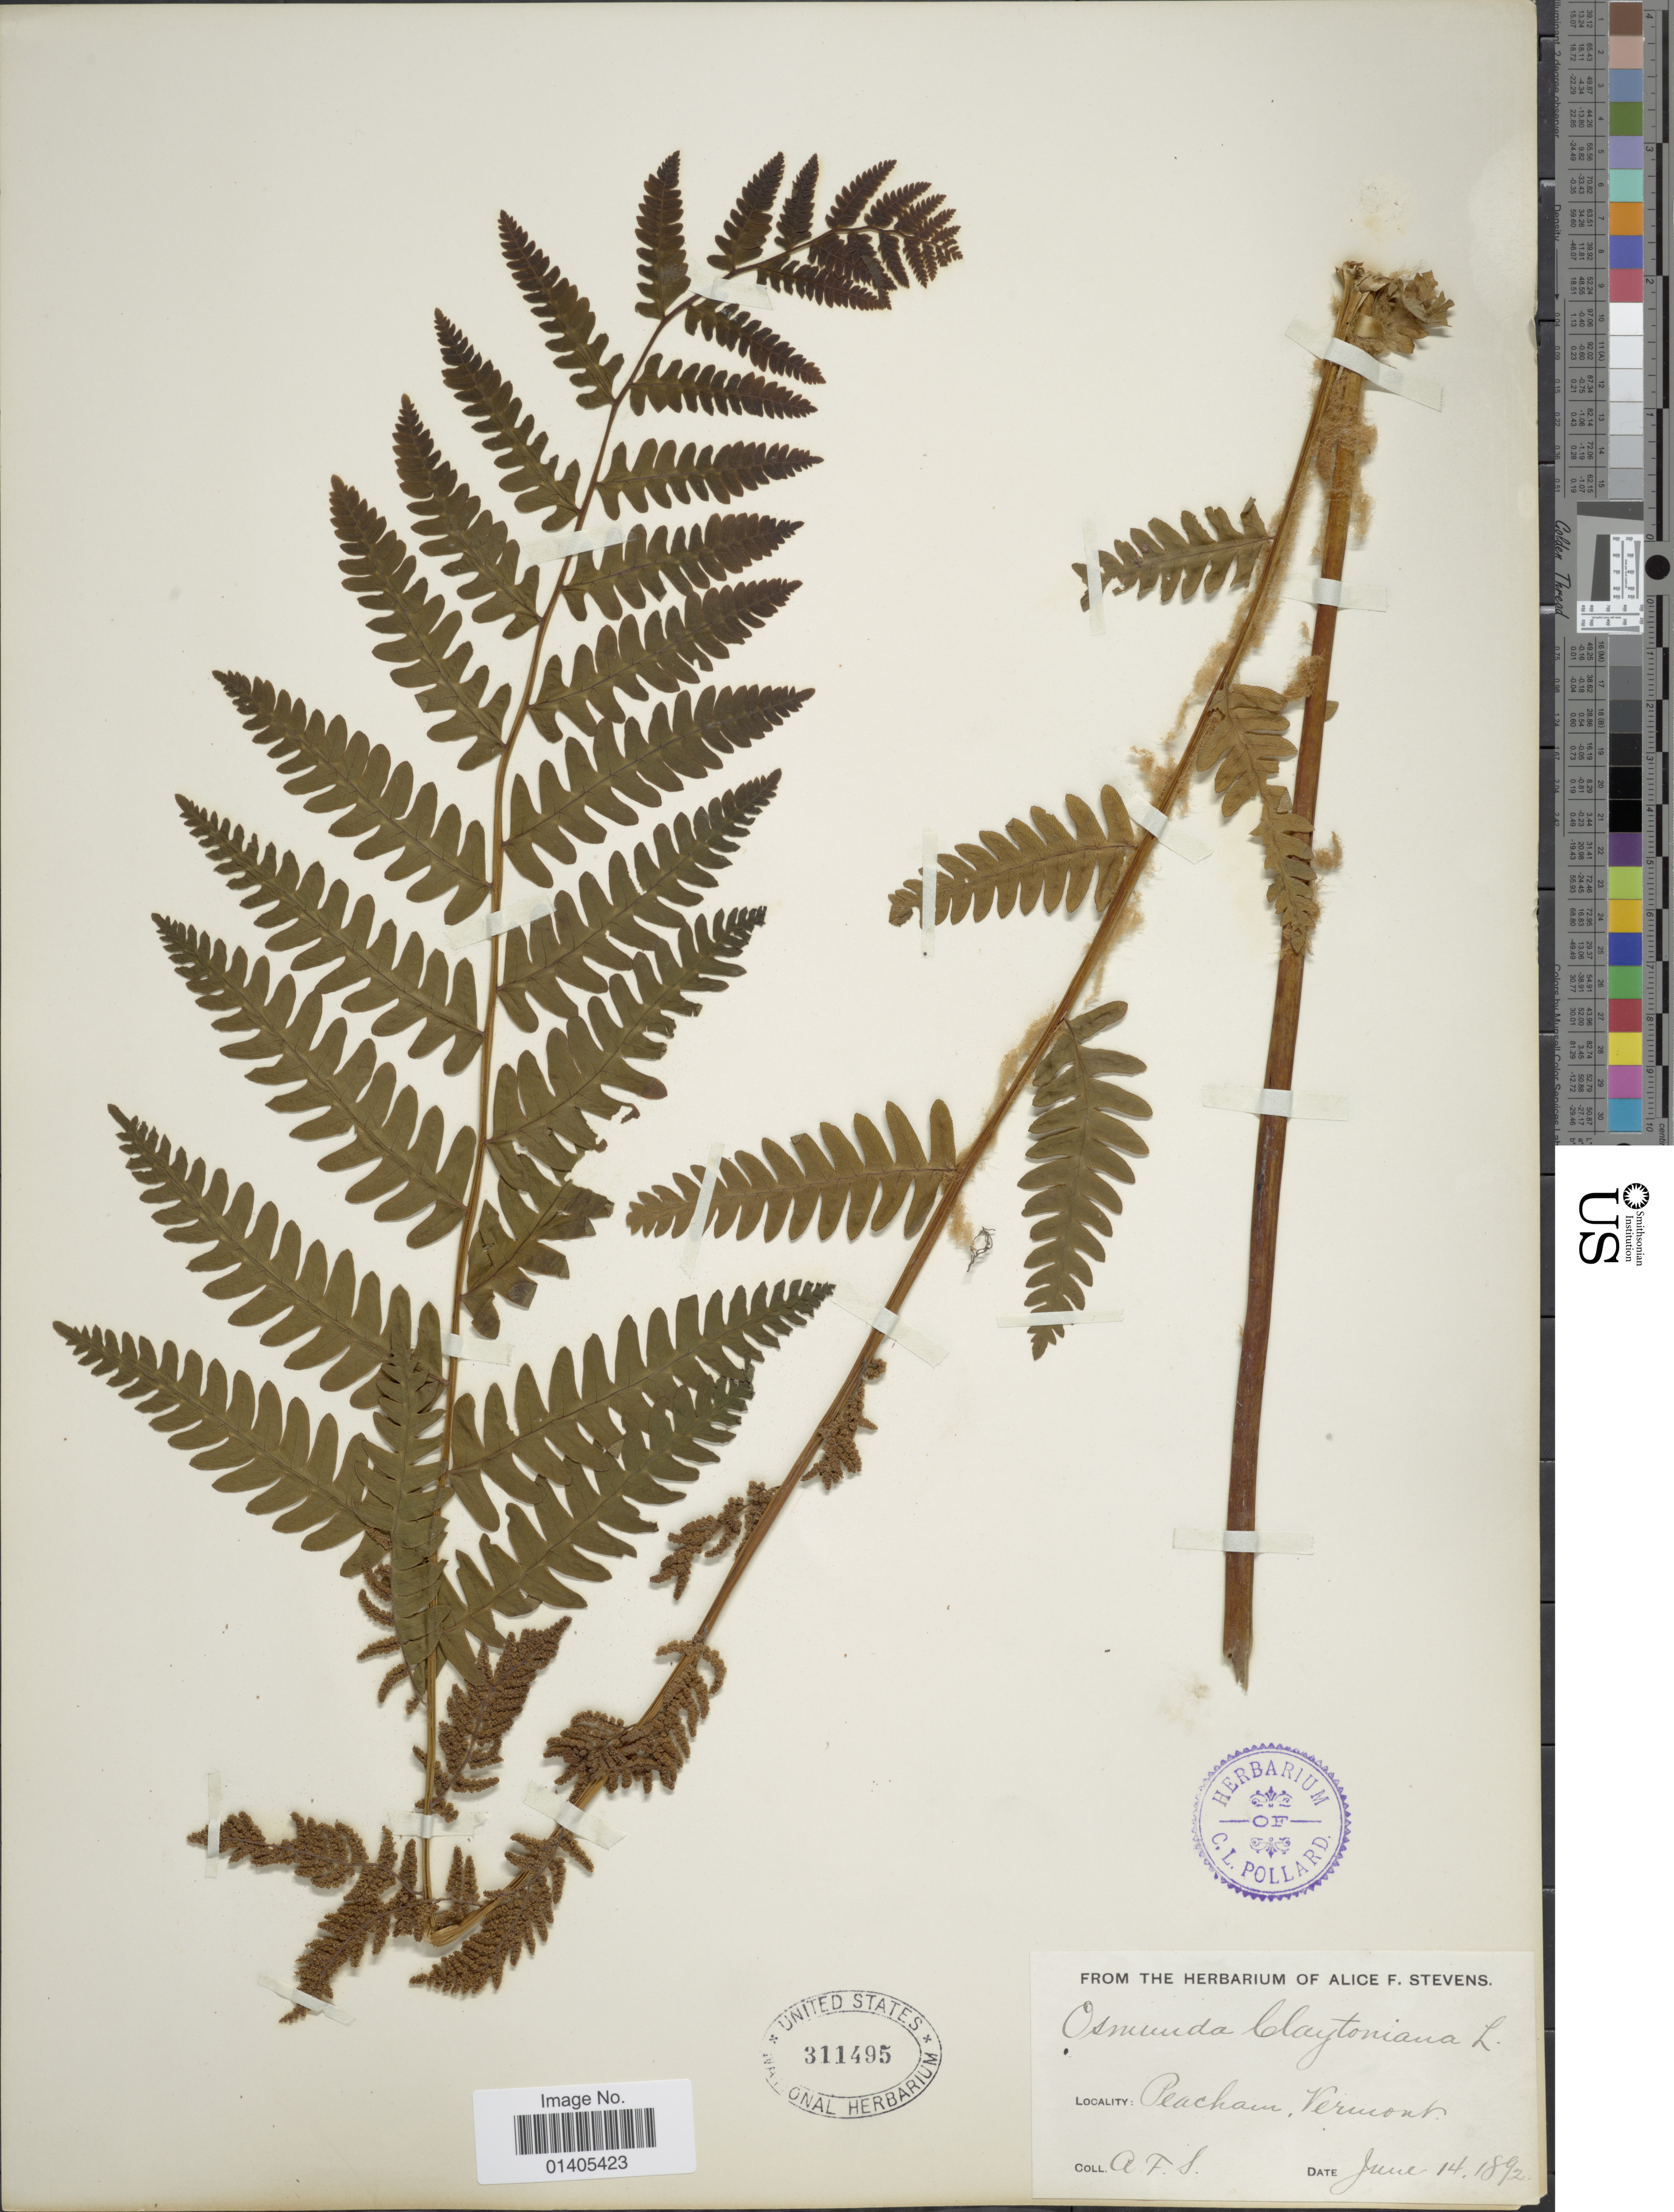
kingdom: Plantae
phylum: Tracheophyta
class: Polypodiopsida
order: Osmundales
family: Osmundaceae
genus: Osmunda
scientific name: Osmunda claytoniana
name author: (L.) Tagawa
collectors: A. Stevens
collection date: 1892-06-14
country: United States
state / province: Vermont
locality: Peacham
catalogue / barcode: US 311495